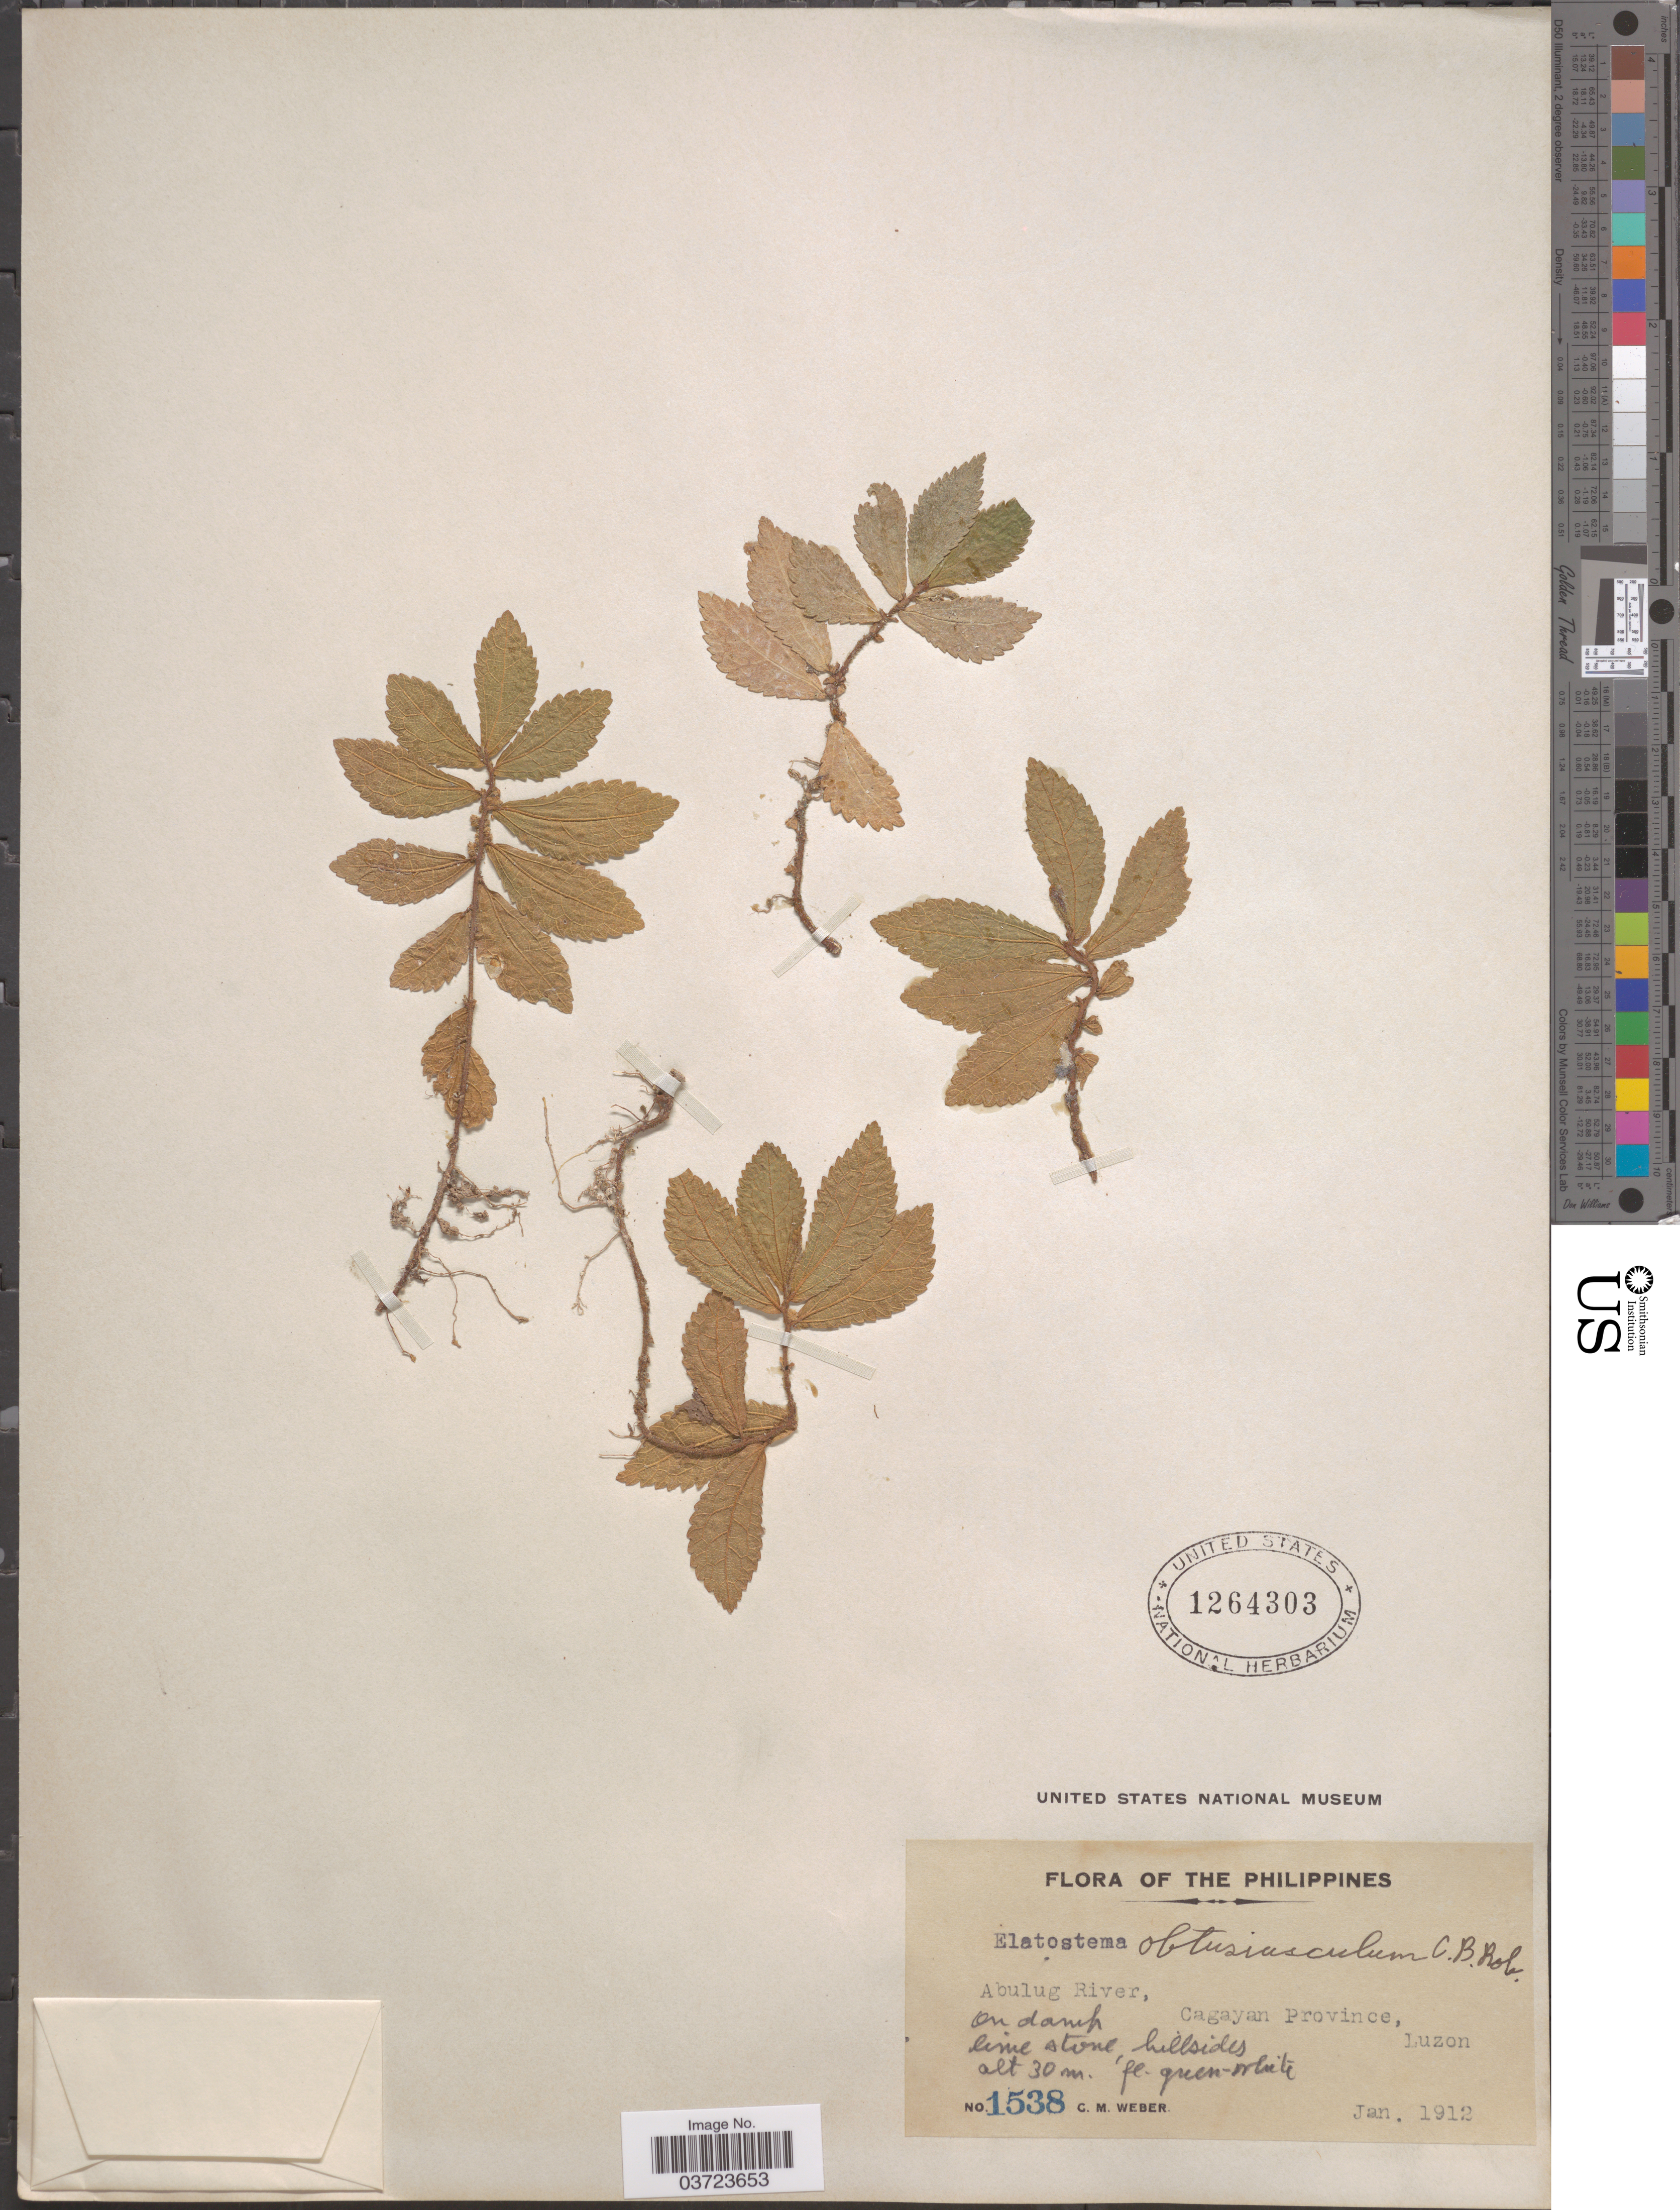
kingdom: Plantae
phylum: Tracheophyta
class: Magnoliopsida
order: Rosales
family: Urticaceae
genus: Elatostema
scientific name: Elatostema obtusiusculum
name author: C.B. Rob.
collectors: C. M. Weber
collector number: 1538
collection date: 1912-01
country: Philippines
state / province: Cagayan Valley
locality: Abulug River, Cagayan Province, Luzon.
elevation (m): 30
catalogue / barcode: US 1264303